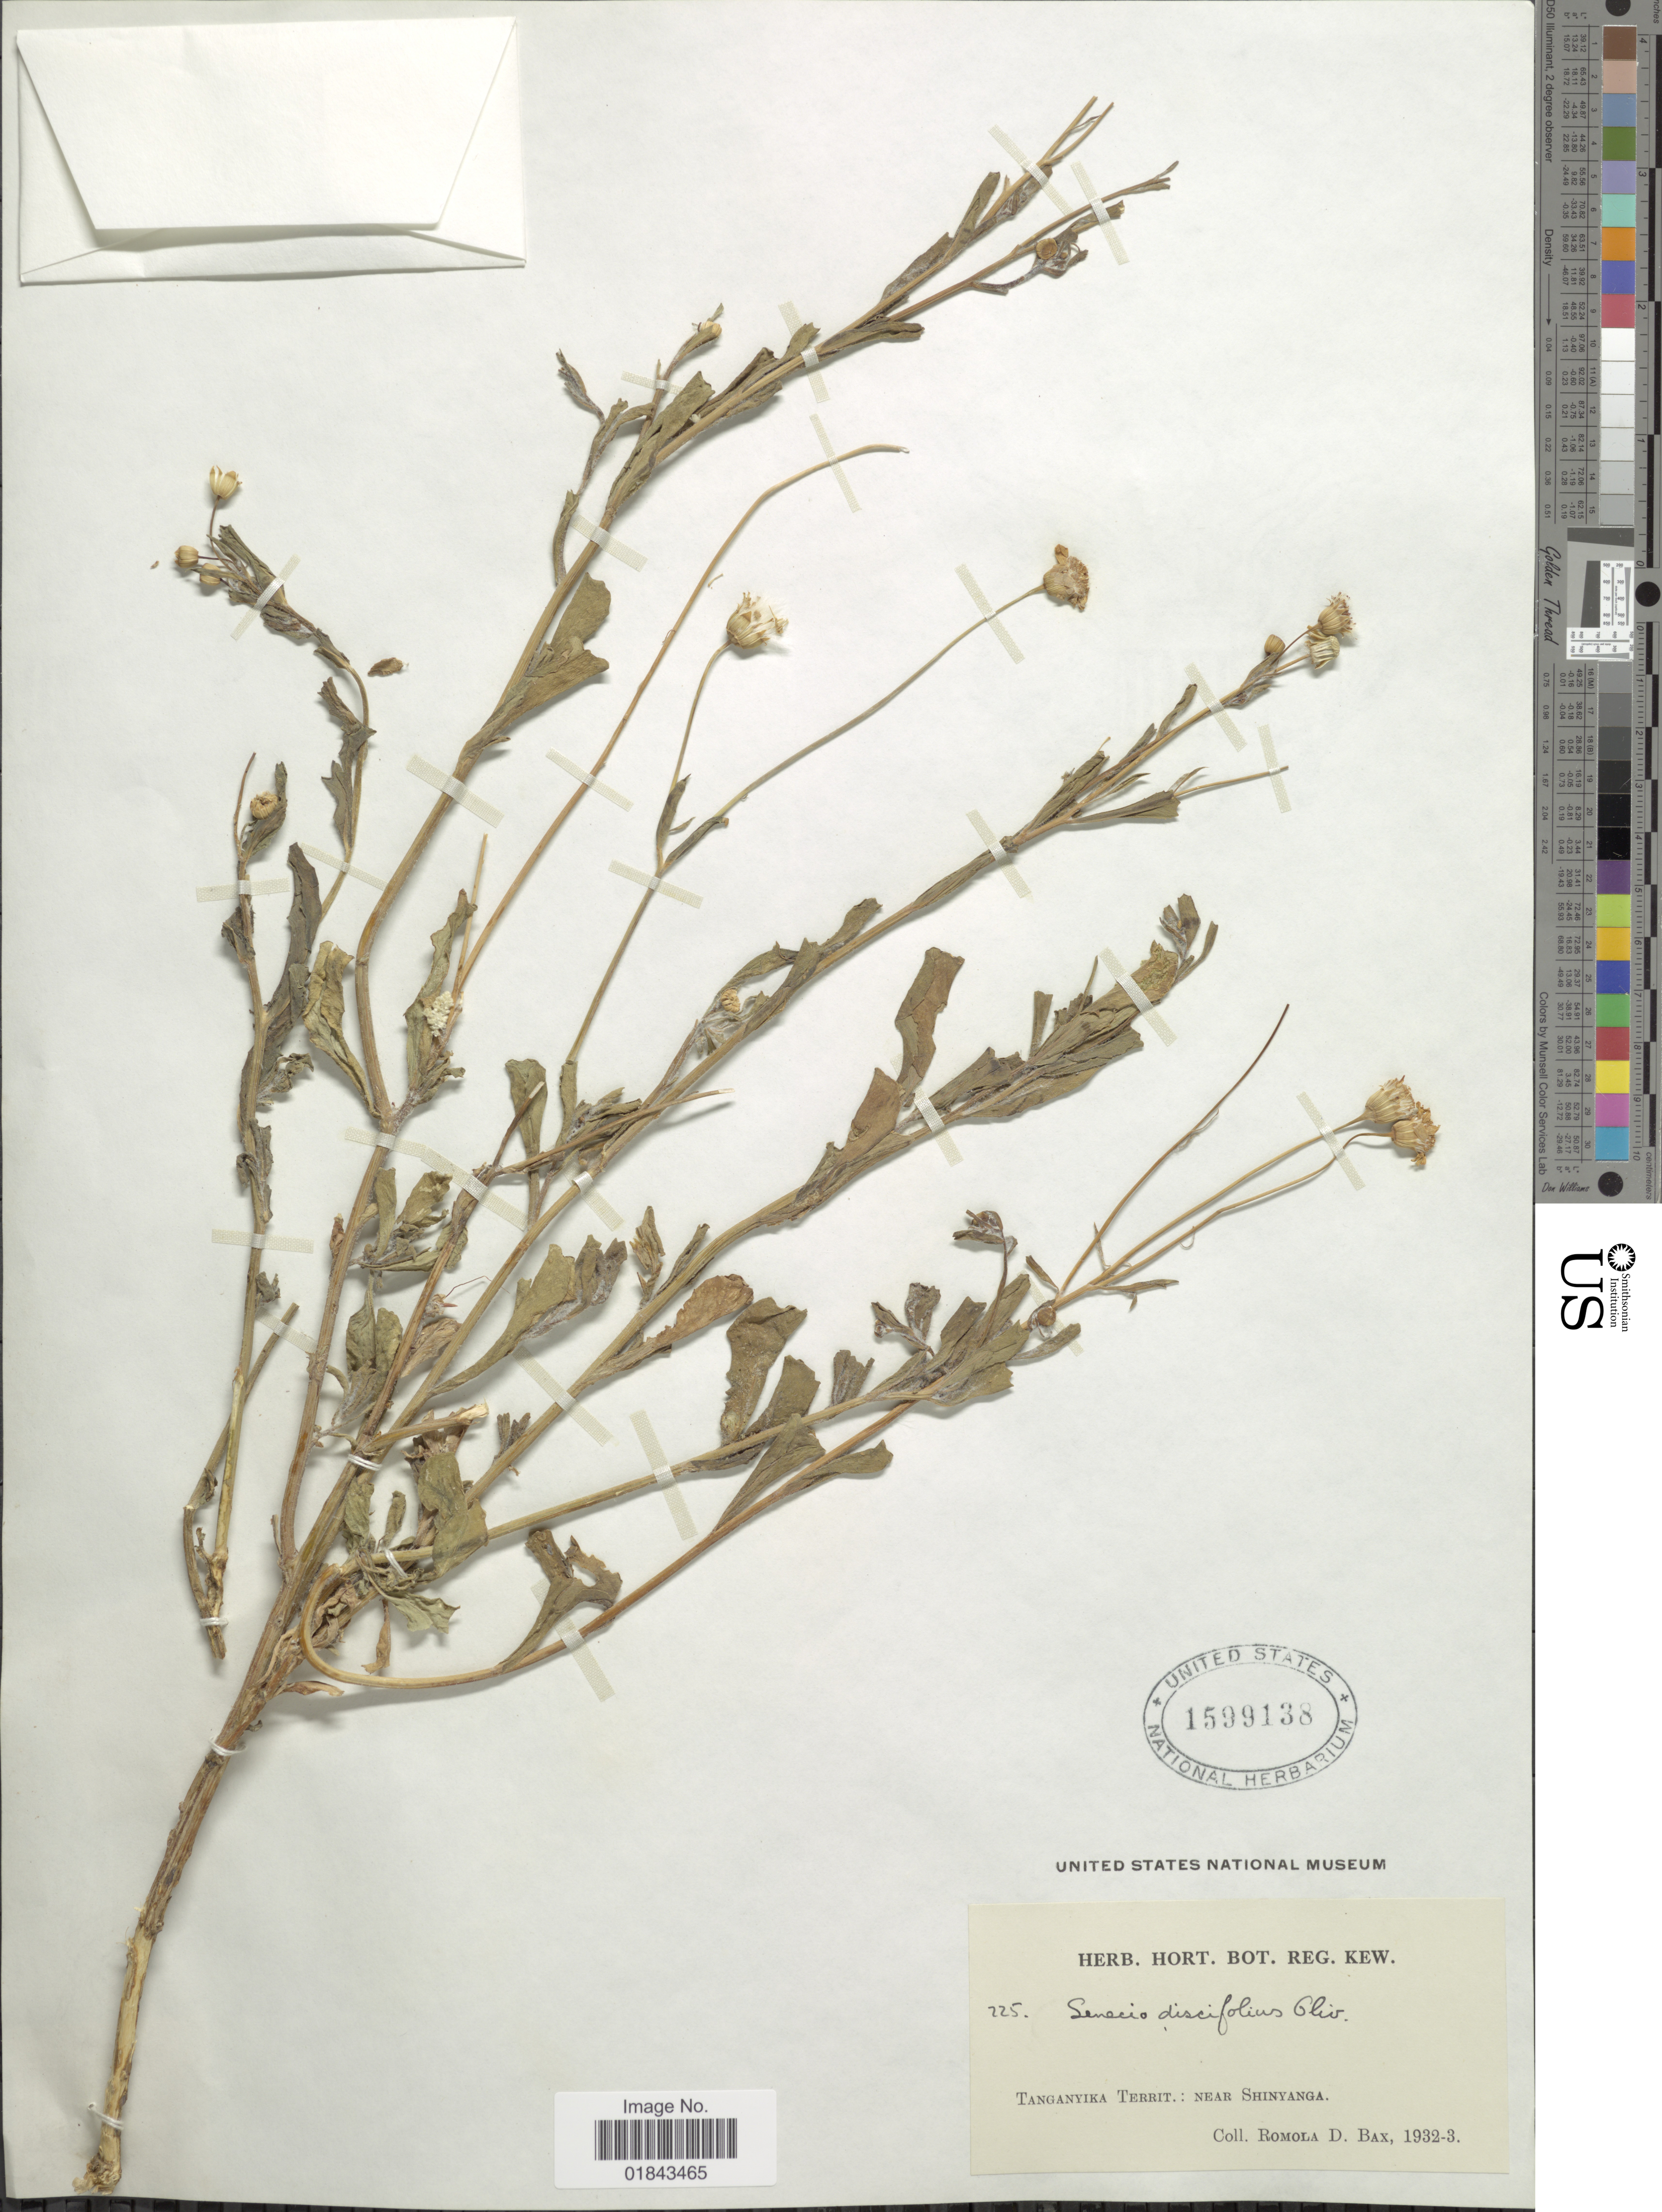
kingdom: Plantae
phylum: Tracheophyta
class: Magnoliopsida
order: Asterales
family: Asteraceae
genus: Emilia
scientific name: Emilia discifolia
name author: (Oliv.) C. Jeffrey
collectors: R. Bax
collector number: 225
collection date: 1932/1933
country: Tanzania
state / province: Shinyanga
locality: Tanganyika Terr.: near Shinyanga.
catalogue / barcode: US 1599138